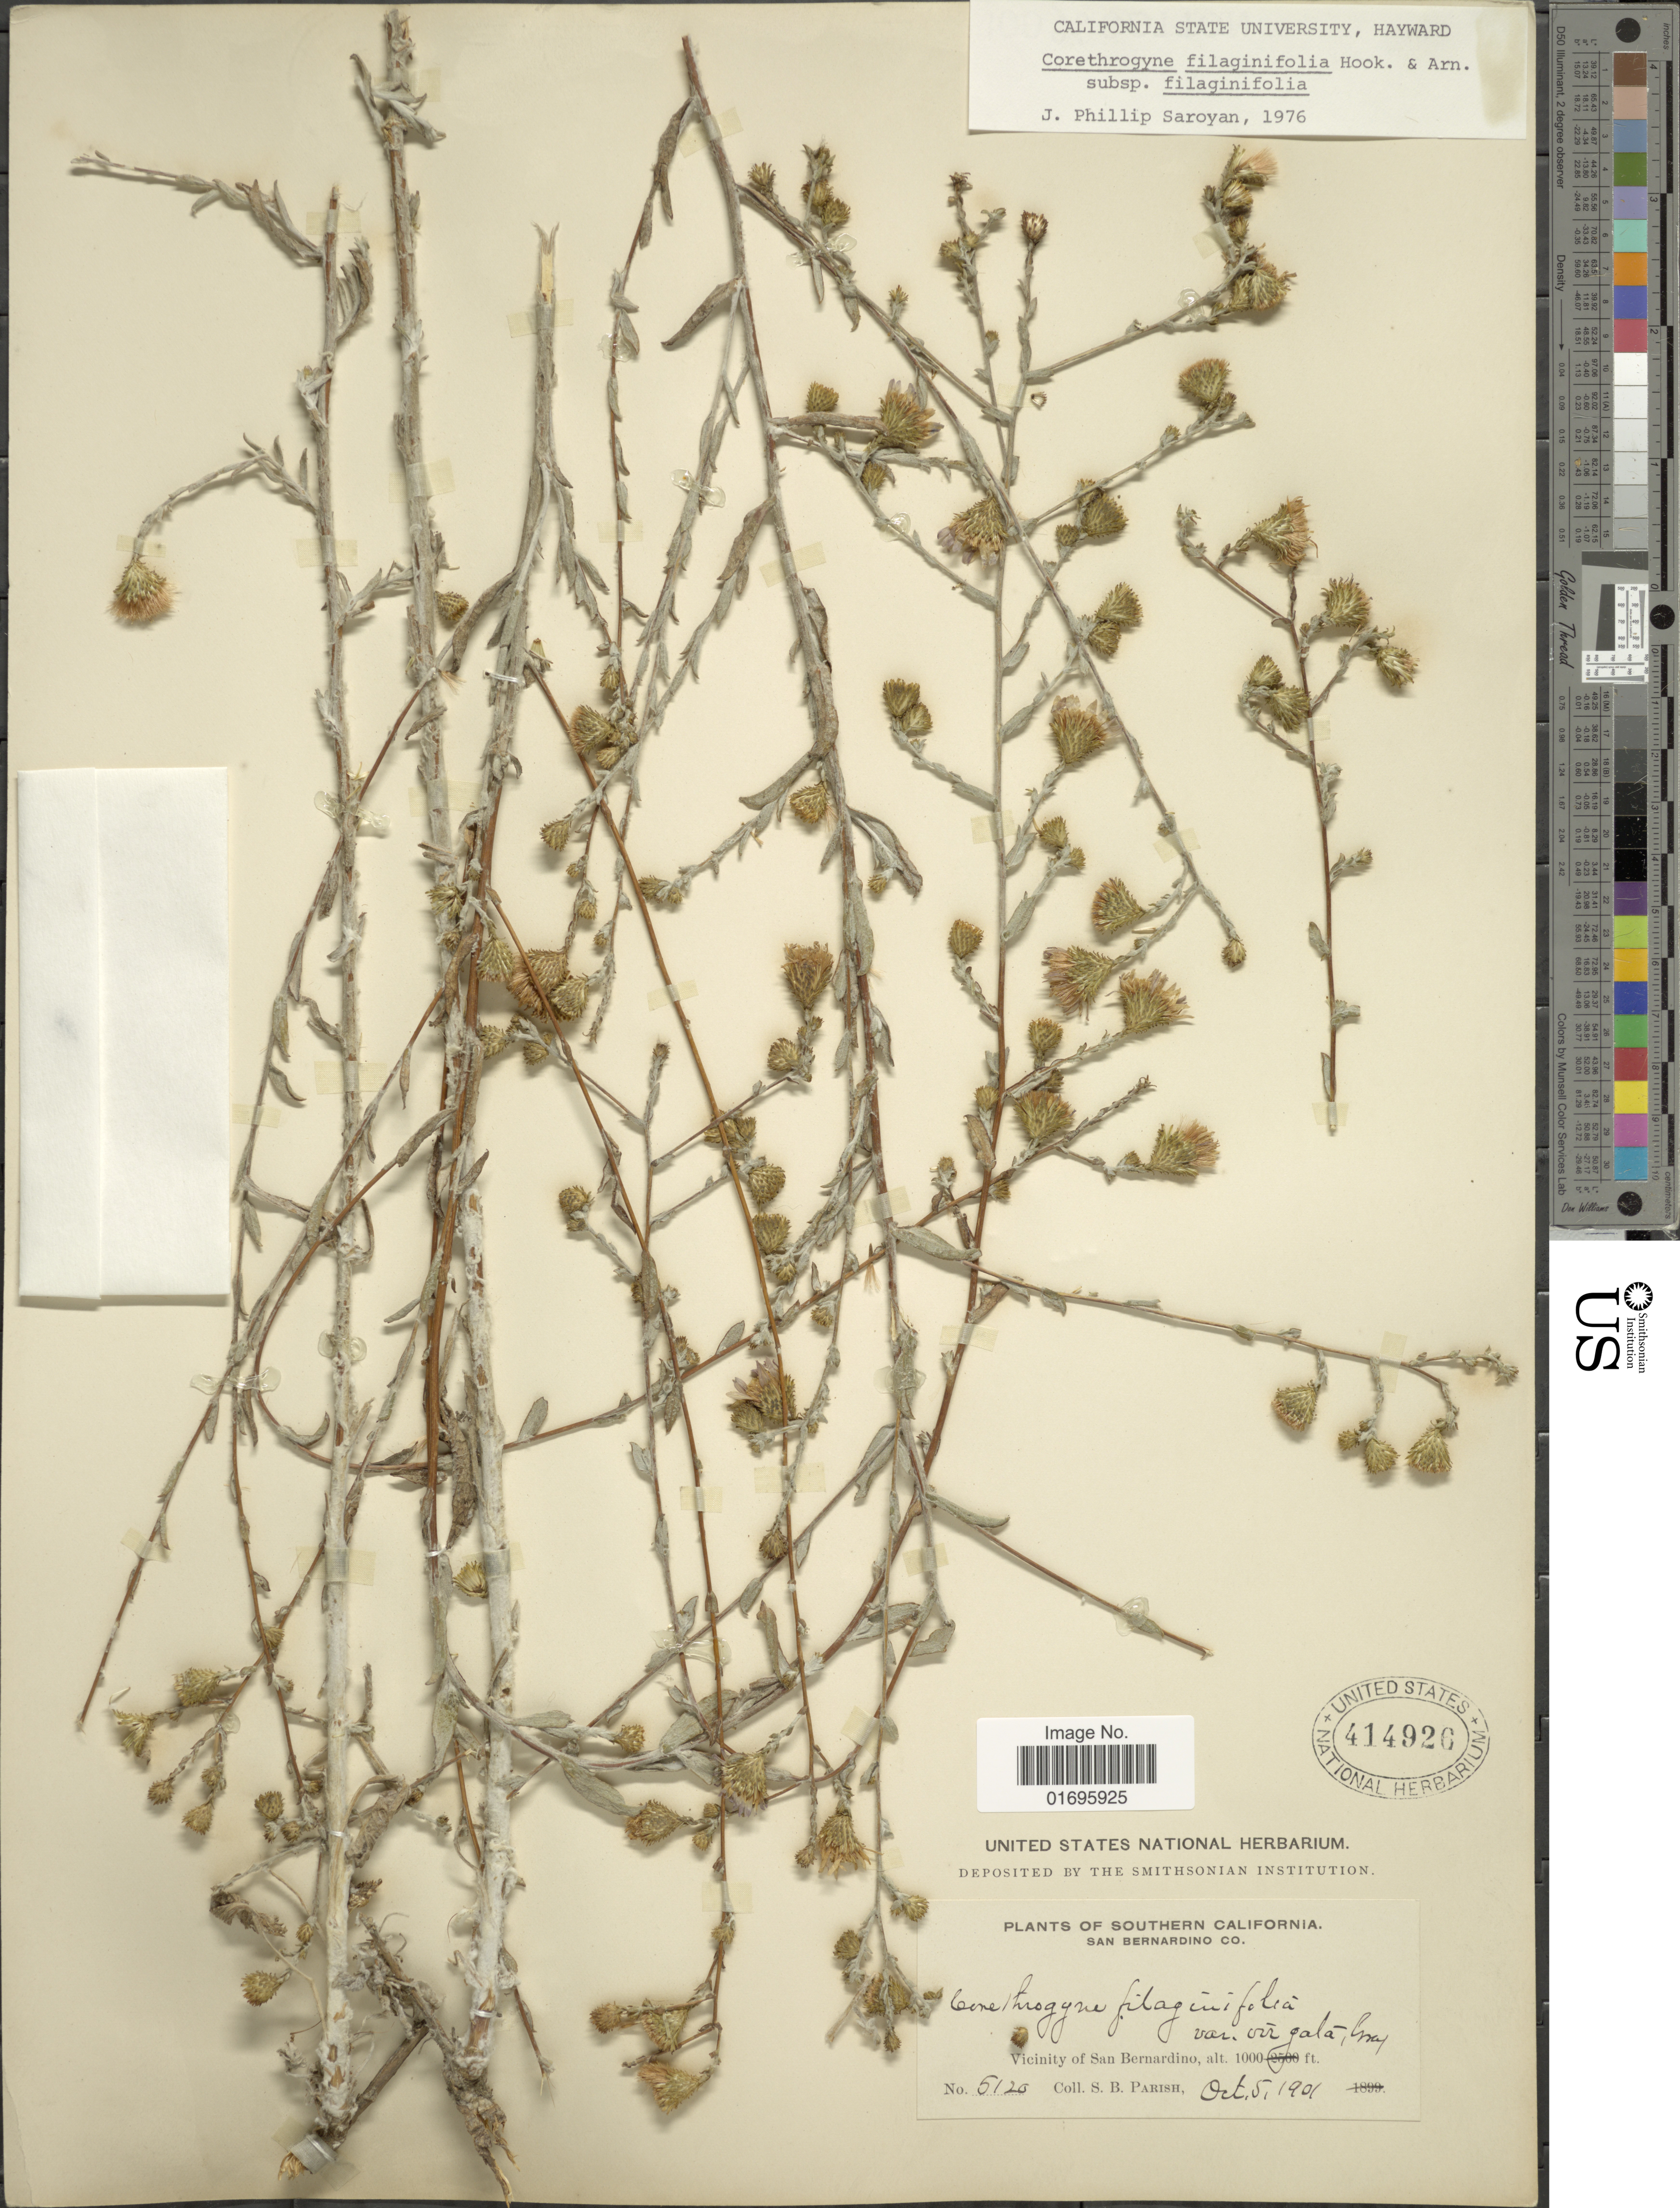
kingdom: Plantae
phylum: Tracheophyta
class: Magnoliopsida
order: Asterales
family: Asteraceae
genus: Corethrogyne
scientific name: Corethrogyne filaginifolia var. filaginifolia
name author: (Hook.) Nutt.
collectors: S. B. Parish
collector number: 5120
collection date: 1901-10-05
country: United States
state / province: California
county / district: San Bernardino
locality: Southern California. San Bernardino Co. Vicinity of San Bernardino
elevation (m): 305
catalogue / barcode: US 414926